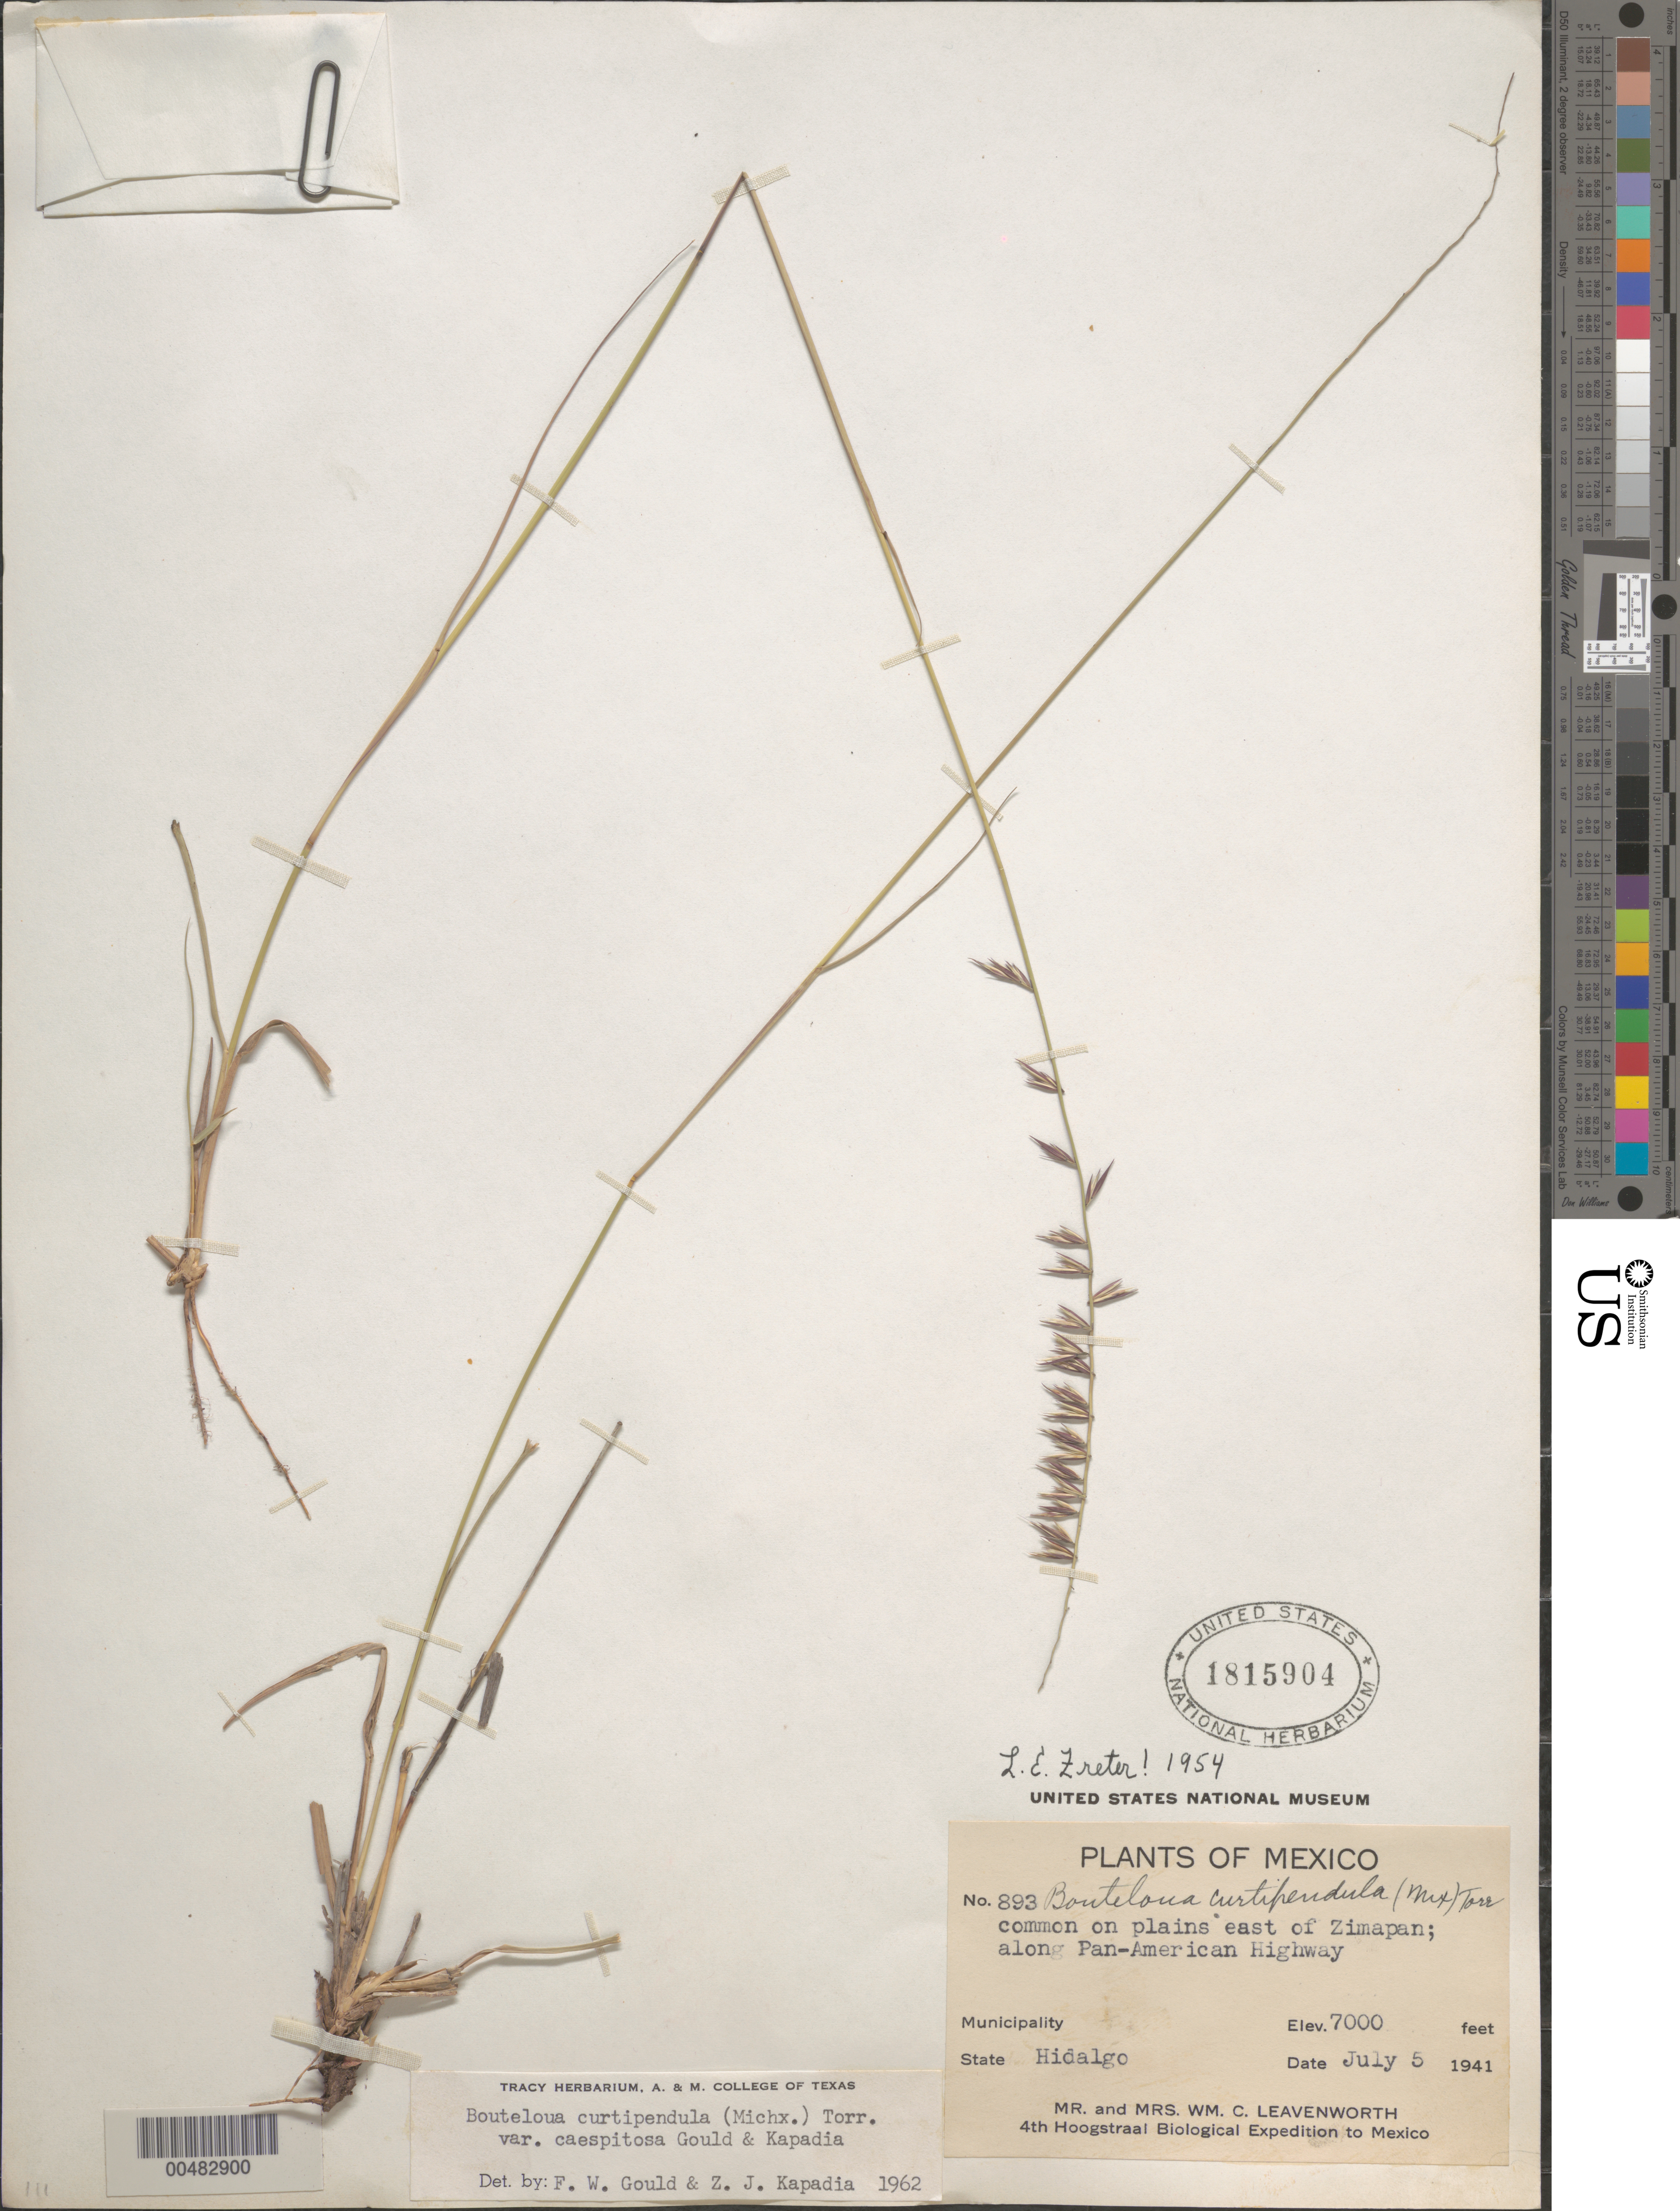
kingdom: Plantae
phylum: Tracheophyta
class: Liliopsida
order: Poales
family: Poaceae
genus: Bouteloua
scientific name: Bouteloua curtipendula var. caespitosa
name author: Gould & Kapadia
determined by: Gould, F. W.; Kapadia, Zarir J.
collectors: W. C. Leavenworth & Leavenworth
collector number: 893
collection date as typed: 5 Jul 1941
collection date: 1941-07-05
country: Mexico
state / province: Hidalgo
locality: Common on plains E of Zimapan, along Pan-American Highway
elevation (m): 2134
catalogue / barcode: US 1815904